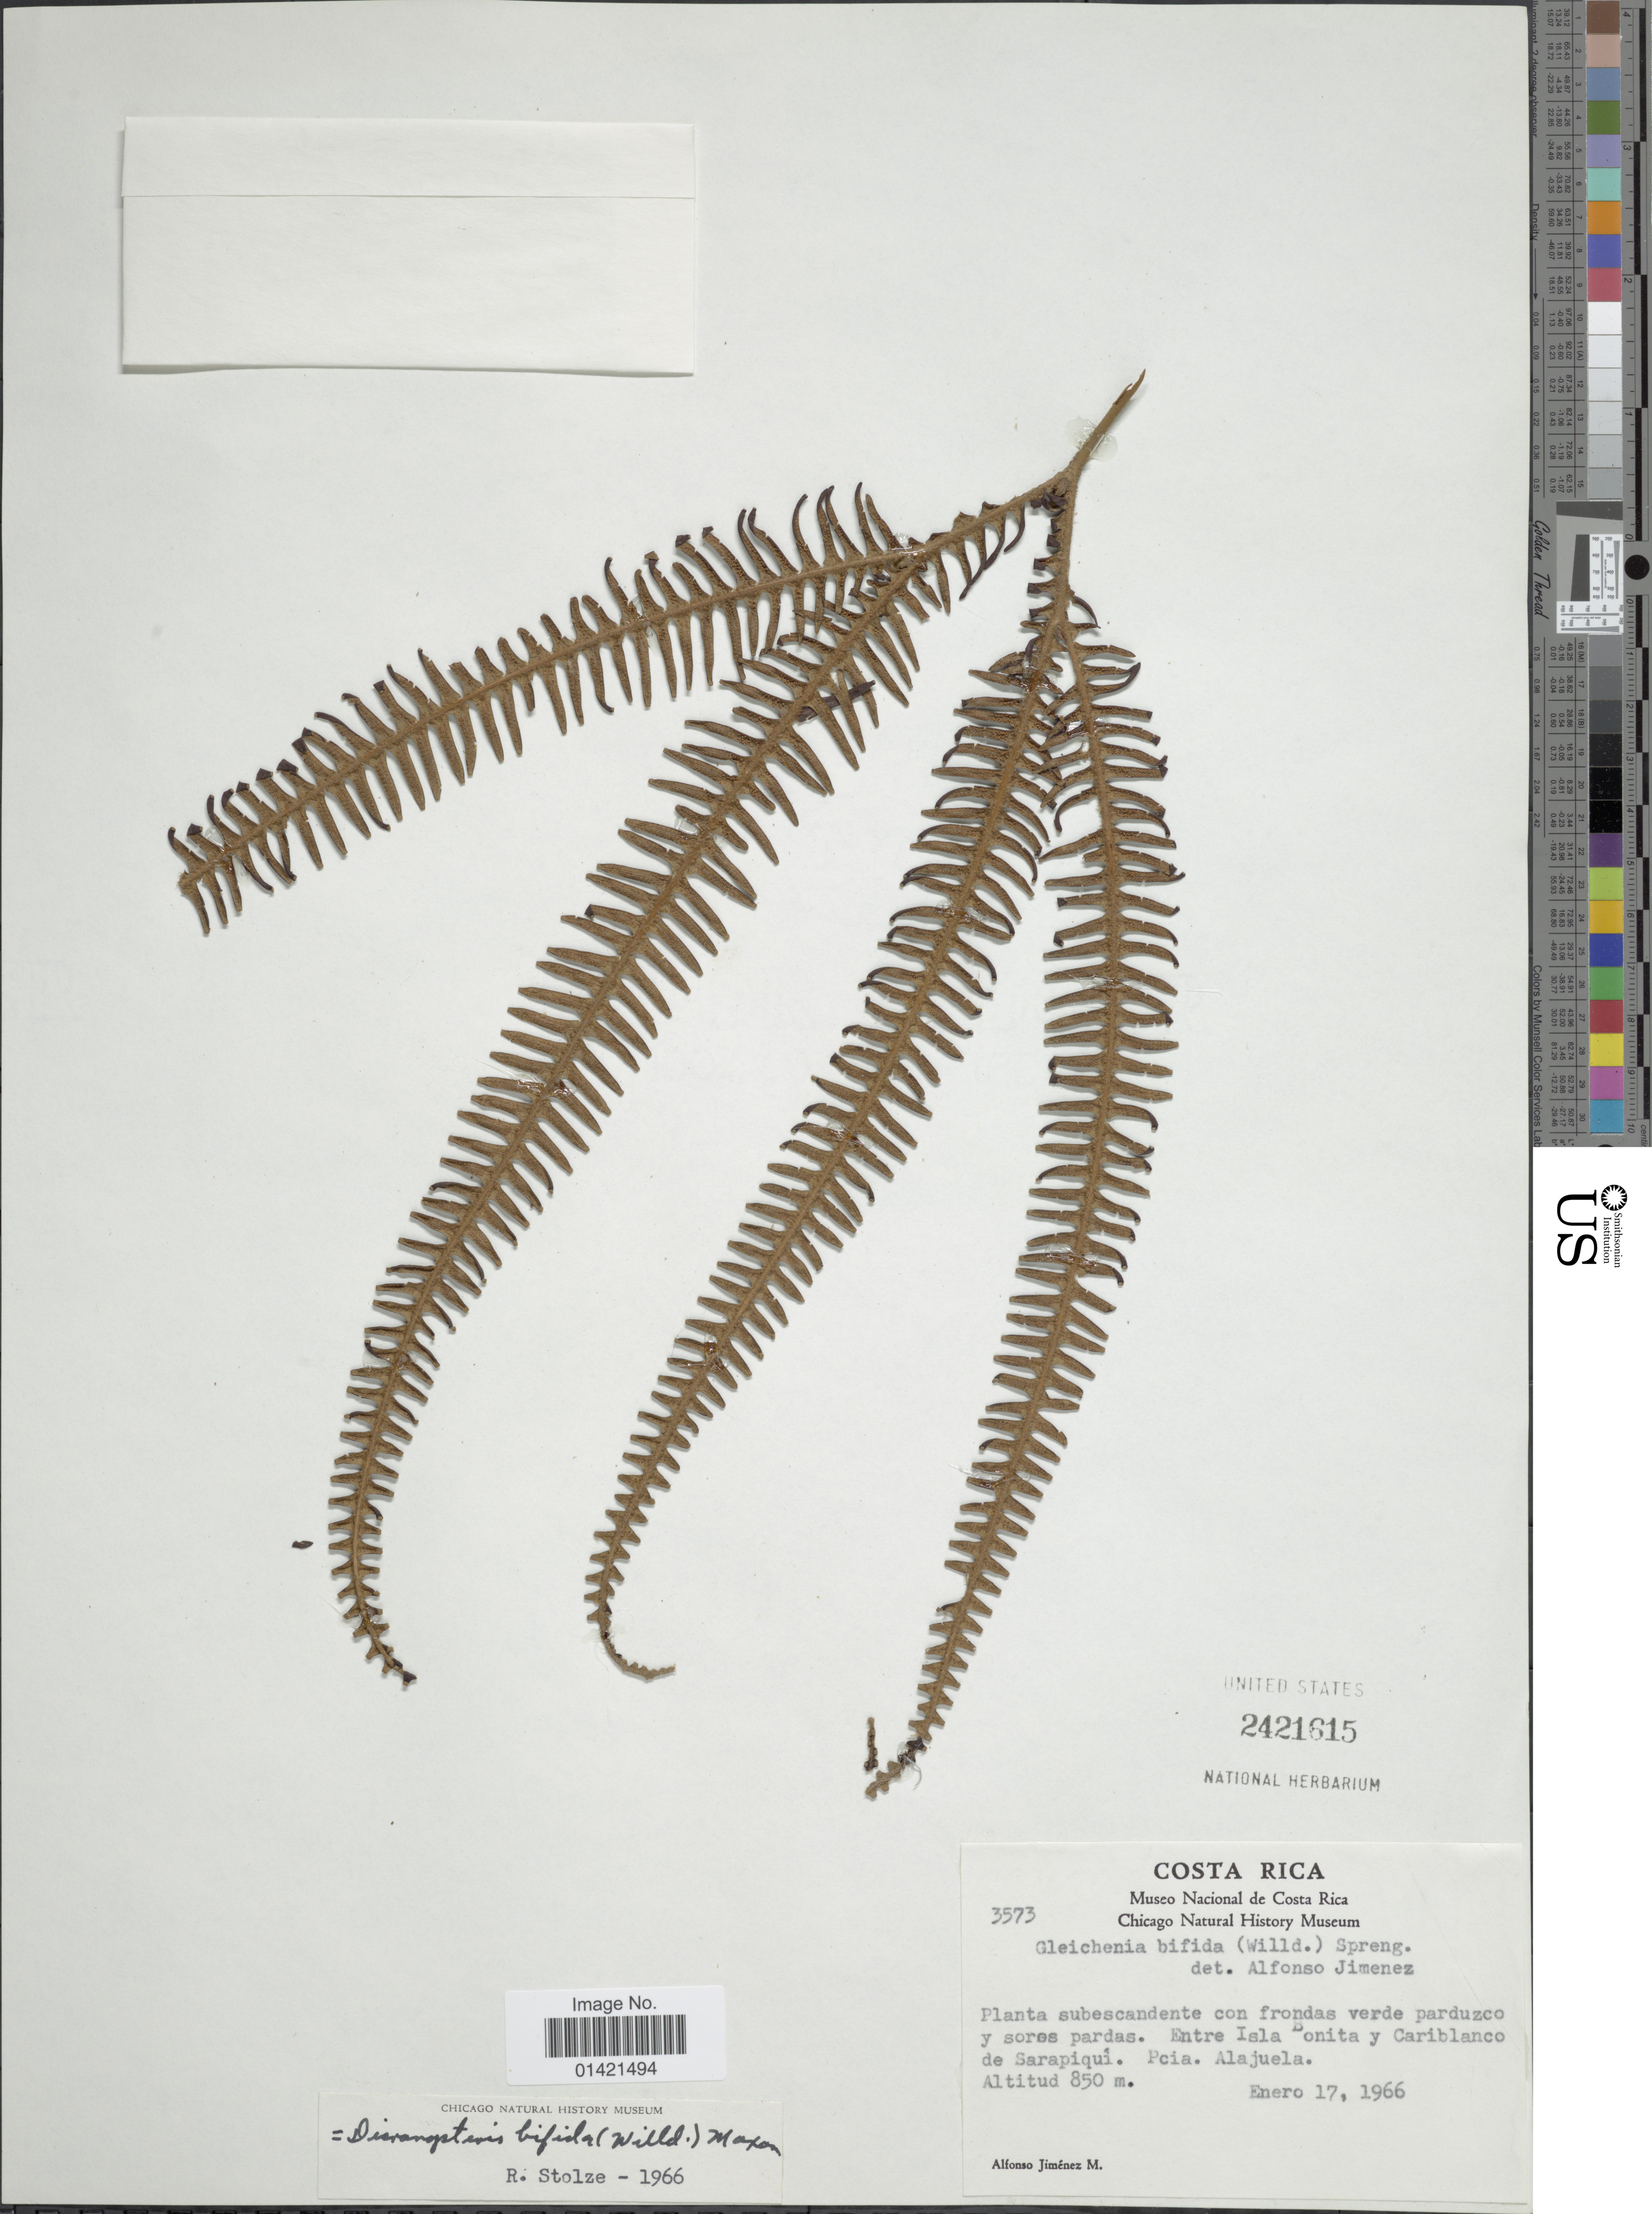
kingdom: Plantae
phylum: Tracheophyta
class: Polypodiopsida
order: Gleicheniales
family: Gleicheniaceae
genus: Sticherus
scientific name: Sticherus bifidus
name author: (Willd.) Ching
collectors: A. Jimenez M.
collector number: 3573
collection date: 1966-01-17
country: Costa Rica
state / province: Alajuela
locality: Entre Isla Bonita y Cariblanco de Sarapiqui. Pcia. Alajuela.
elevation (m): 850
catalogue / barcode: US 2421615